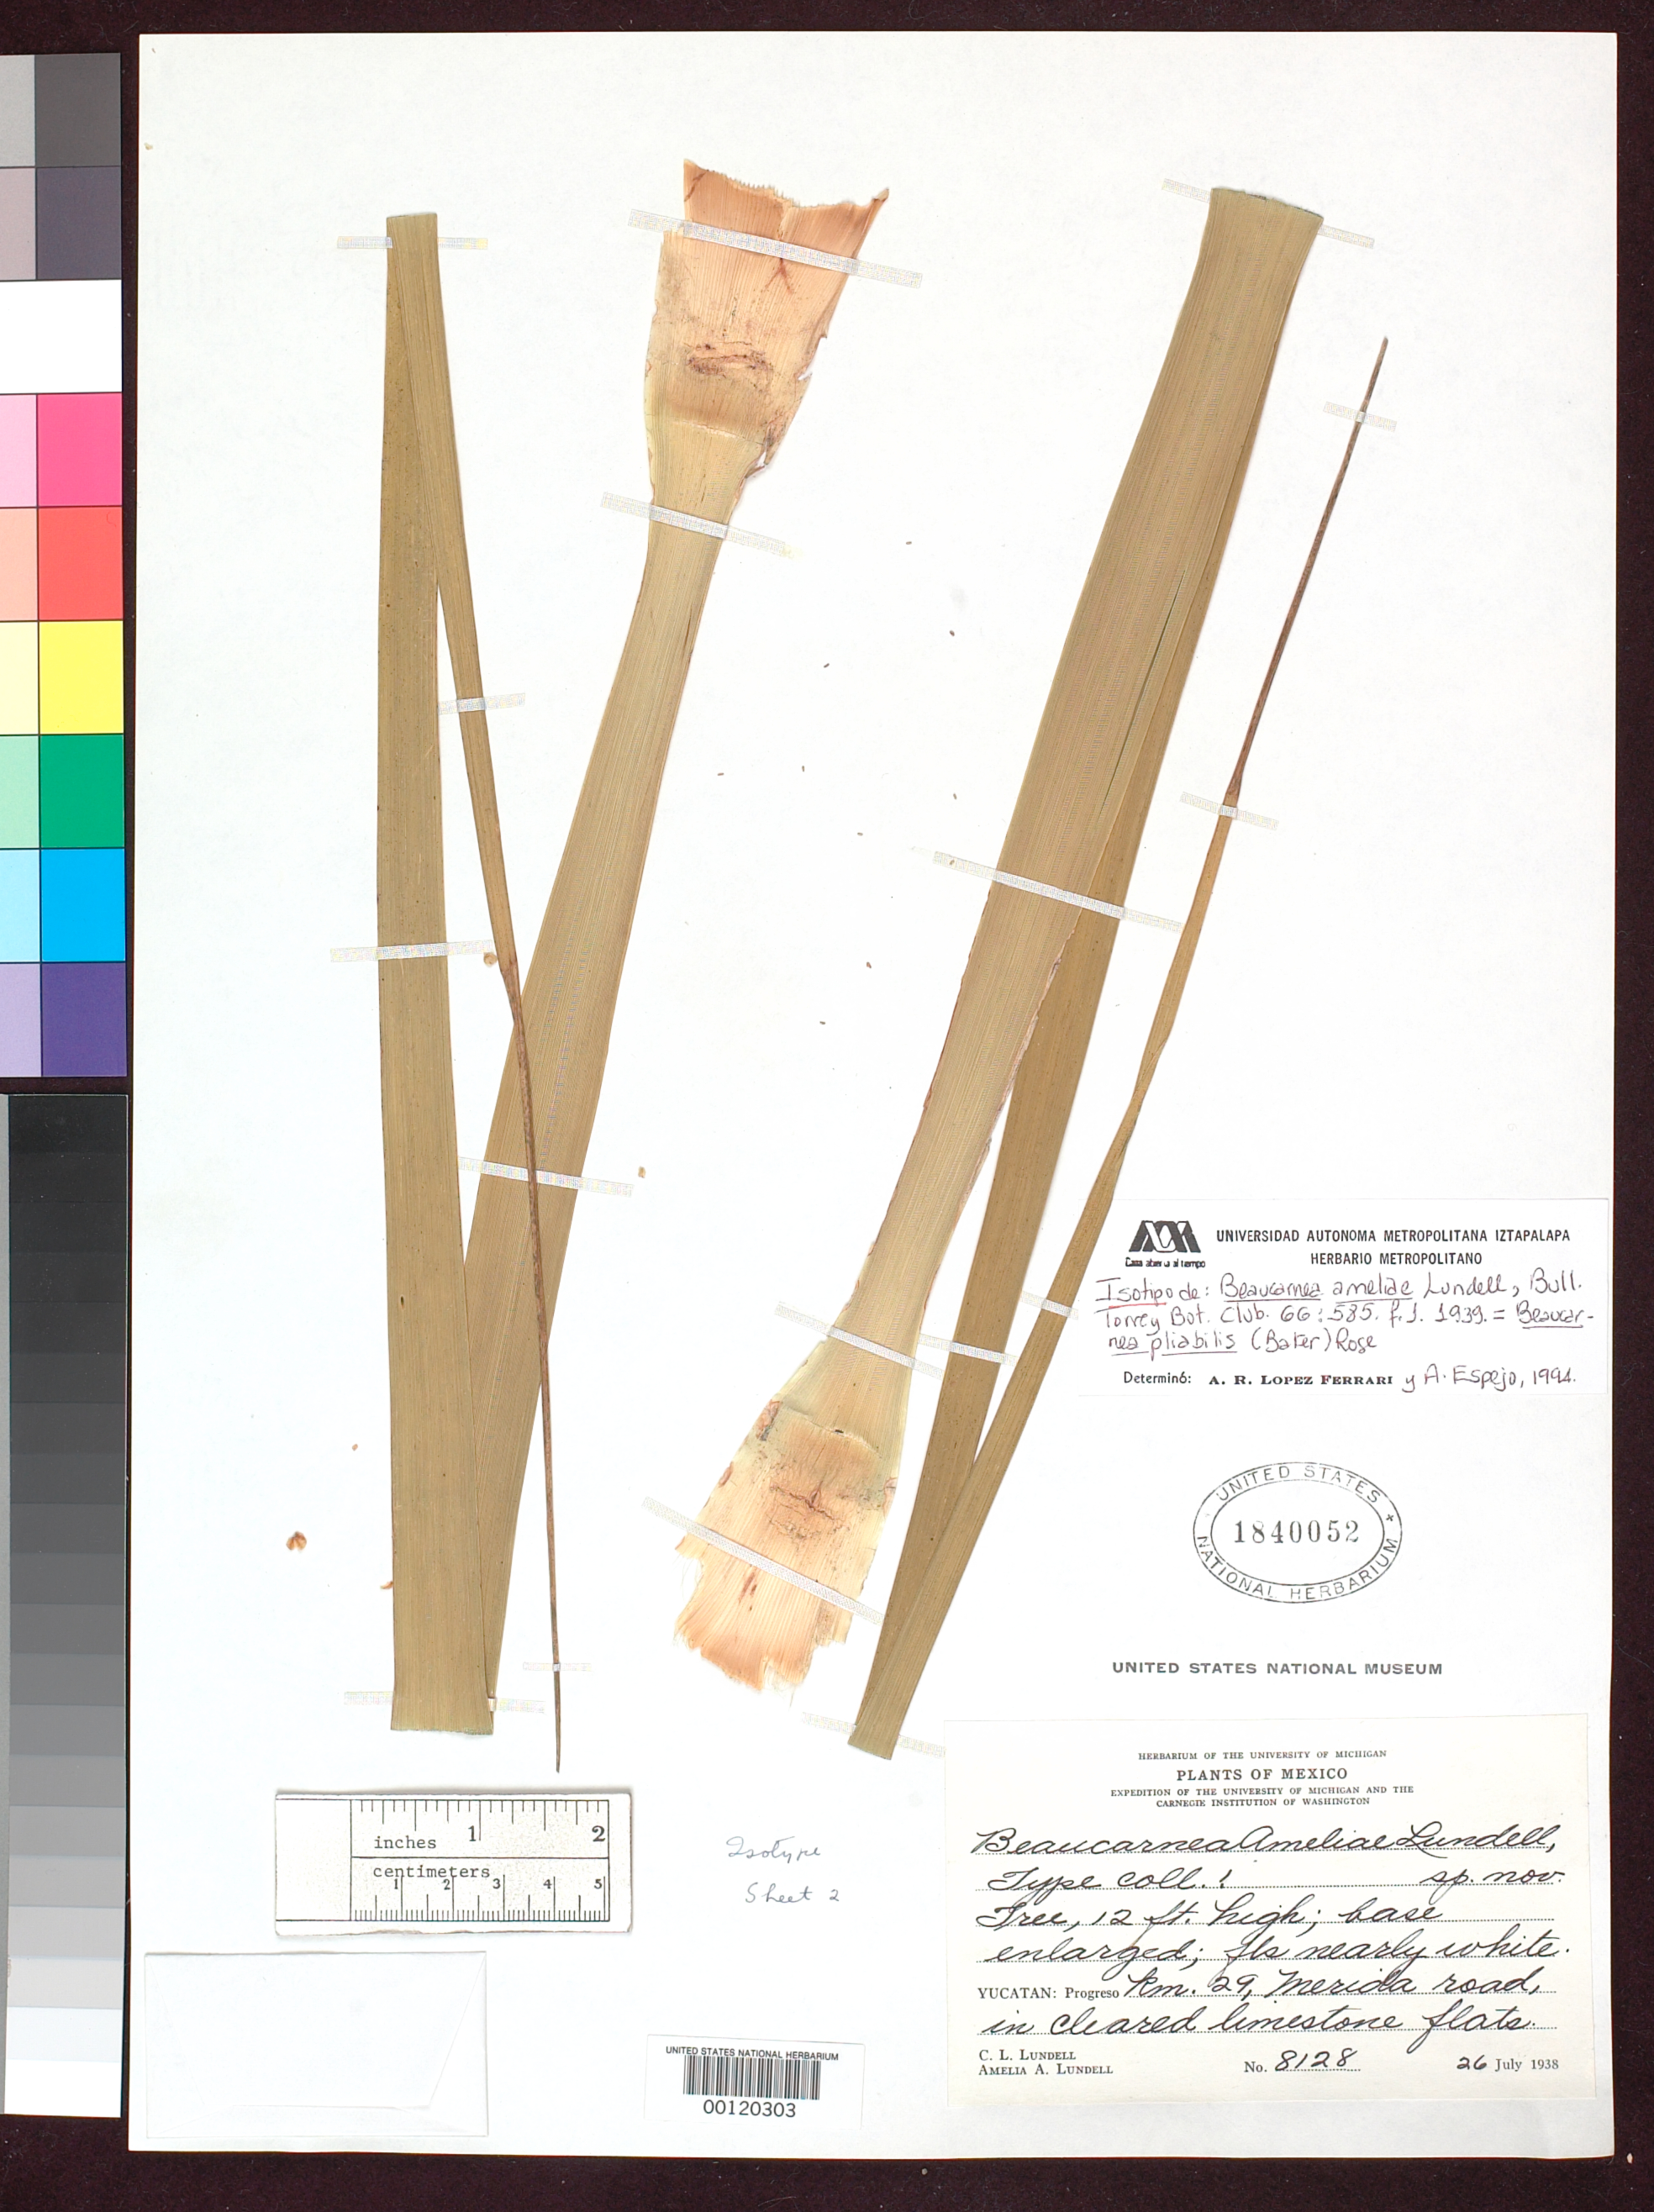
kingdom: Plantae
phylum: Tracheophyta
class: Liliopsida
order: Asparagales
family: Asparagaceae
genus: Beaucarnea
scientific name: Beaucarnea ameliae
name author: Lundell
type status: Isotype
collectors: C. L. Lundell & A. A. Lundell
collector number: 8128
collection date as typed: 26 Jul 1938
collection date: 1938-07-26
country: Mexico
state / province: Yucatán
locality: Progresso, km 29, Merida Road.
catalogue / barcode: US 1840052